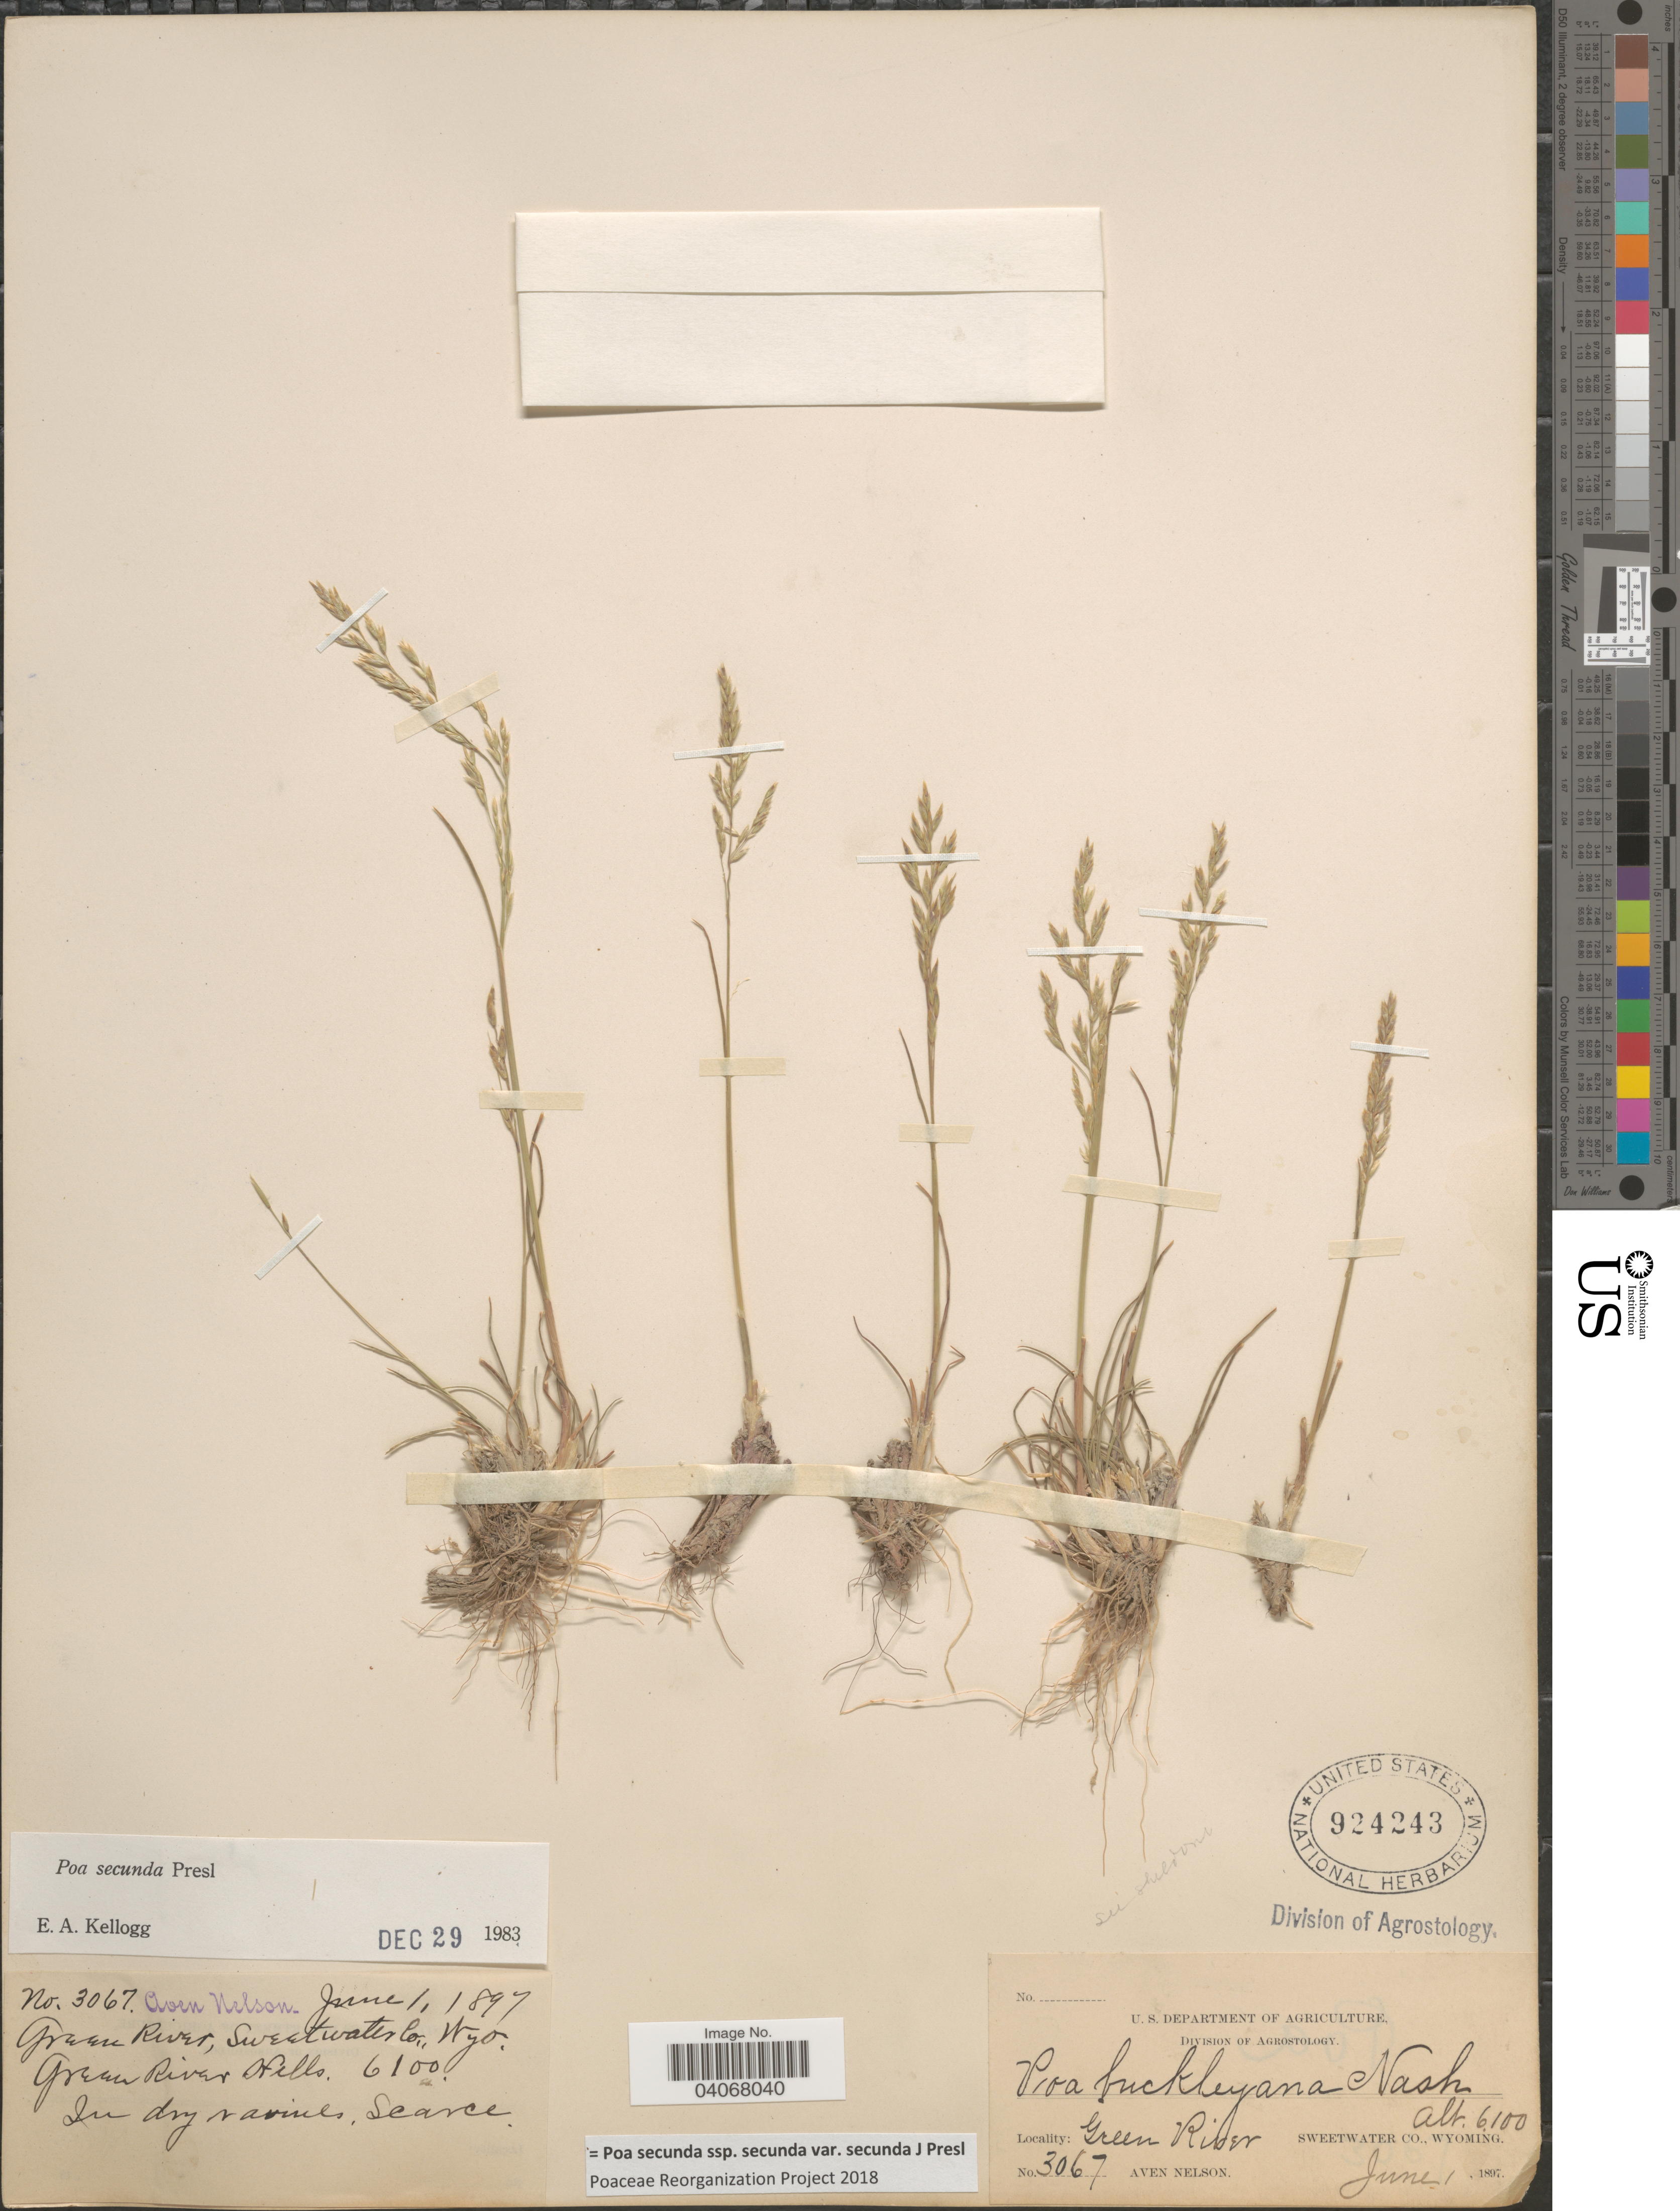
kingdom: Plantae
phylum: Tracheophyta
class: Liliopsida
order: Poales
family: Poaceae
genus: Poa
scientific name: Poa secunda subsp. secunda var. secunda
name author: J. Presl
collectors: A. Nelson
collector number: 3067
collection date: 1897-06-01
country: United States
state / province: Wyoming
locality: Green River, Sweetwater Co. Green River Hills.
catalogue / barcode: US 924243